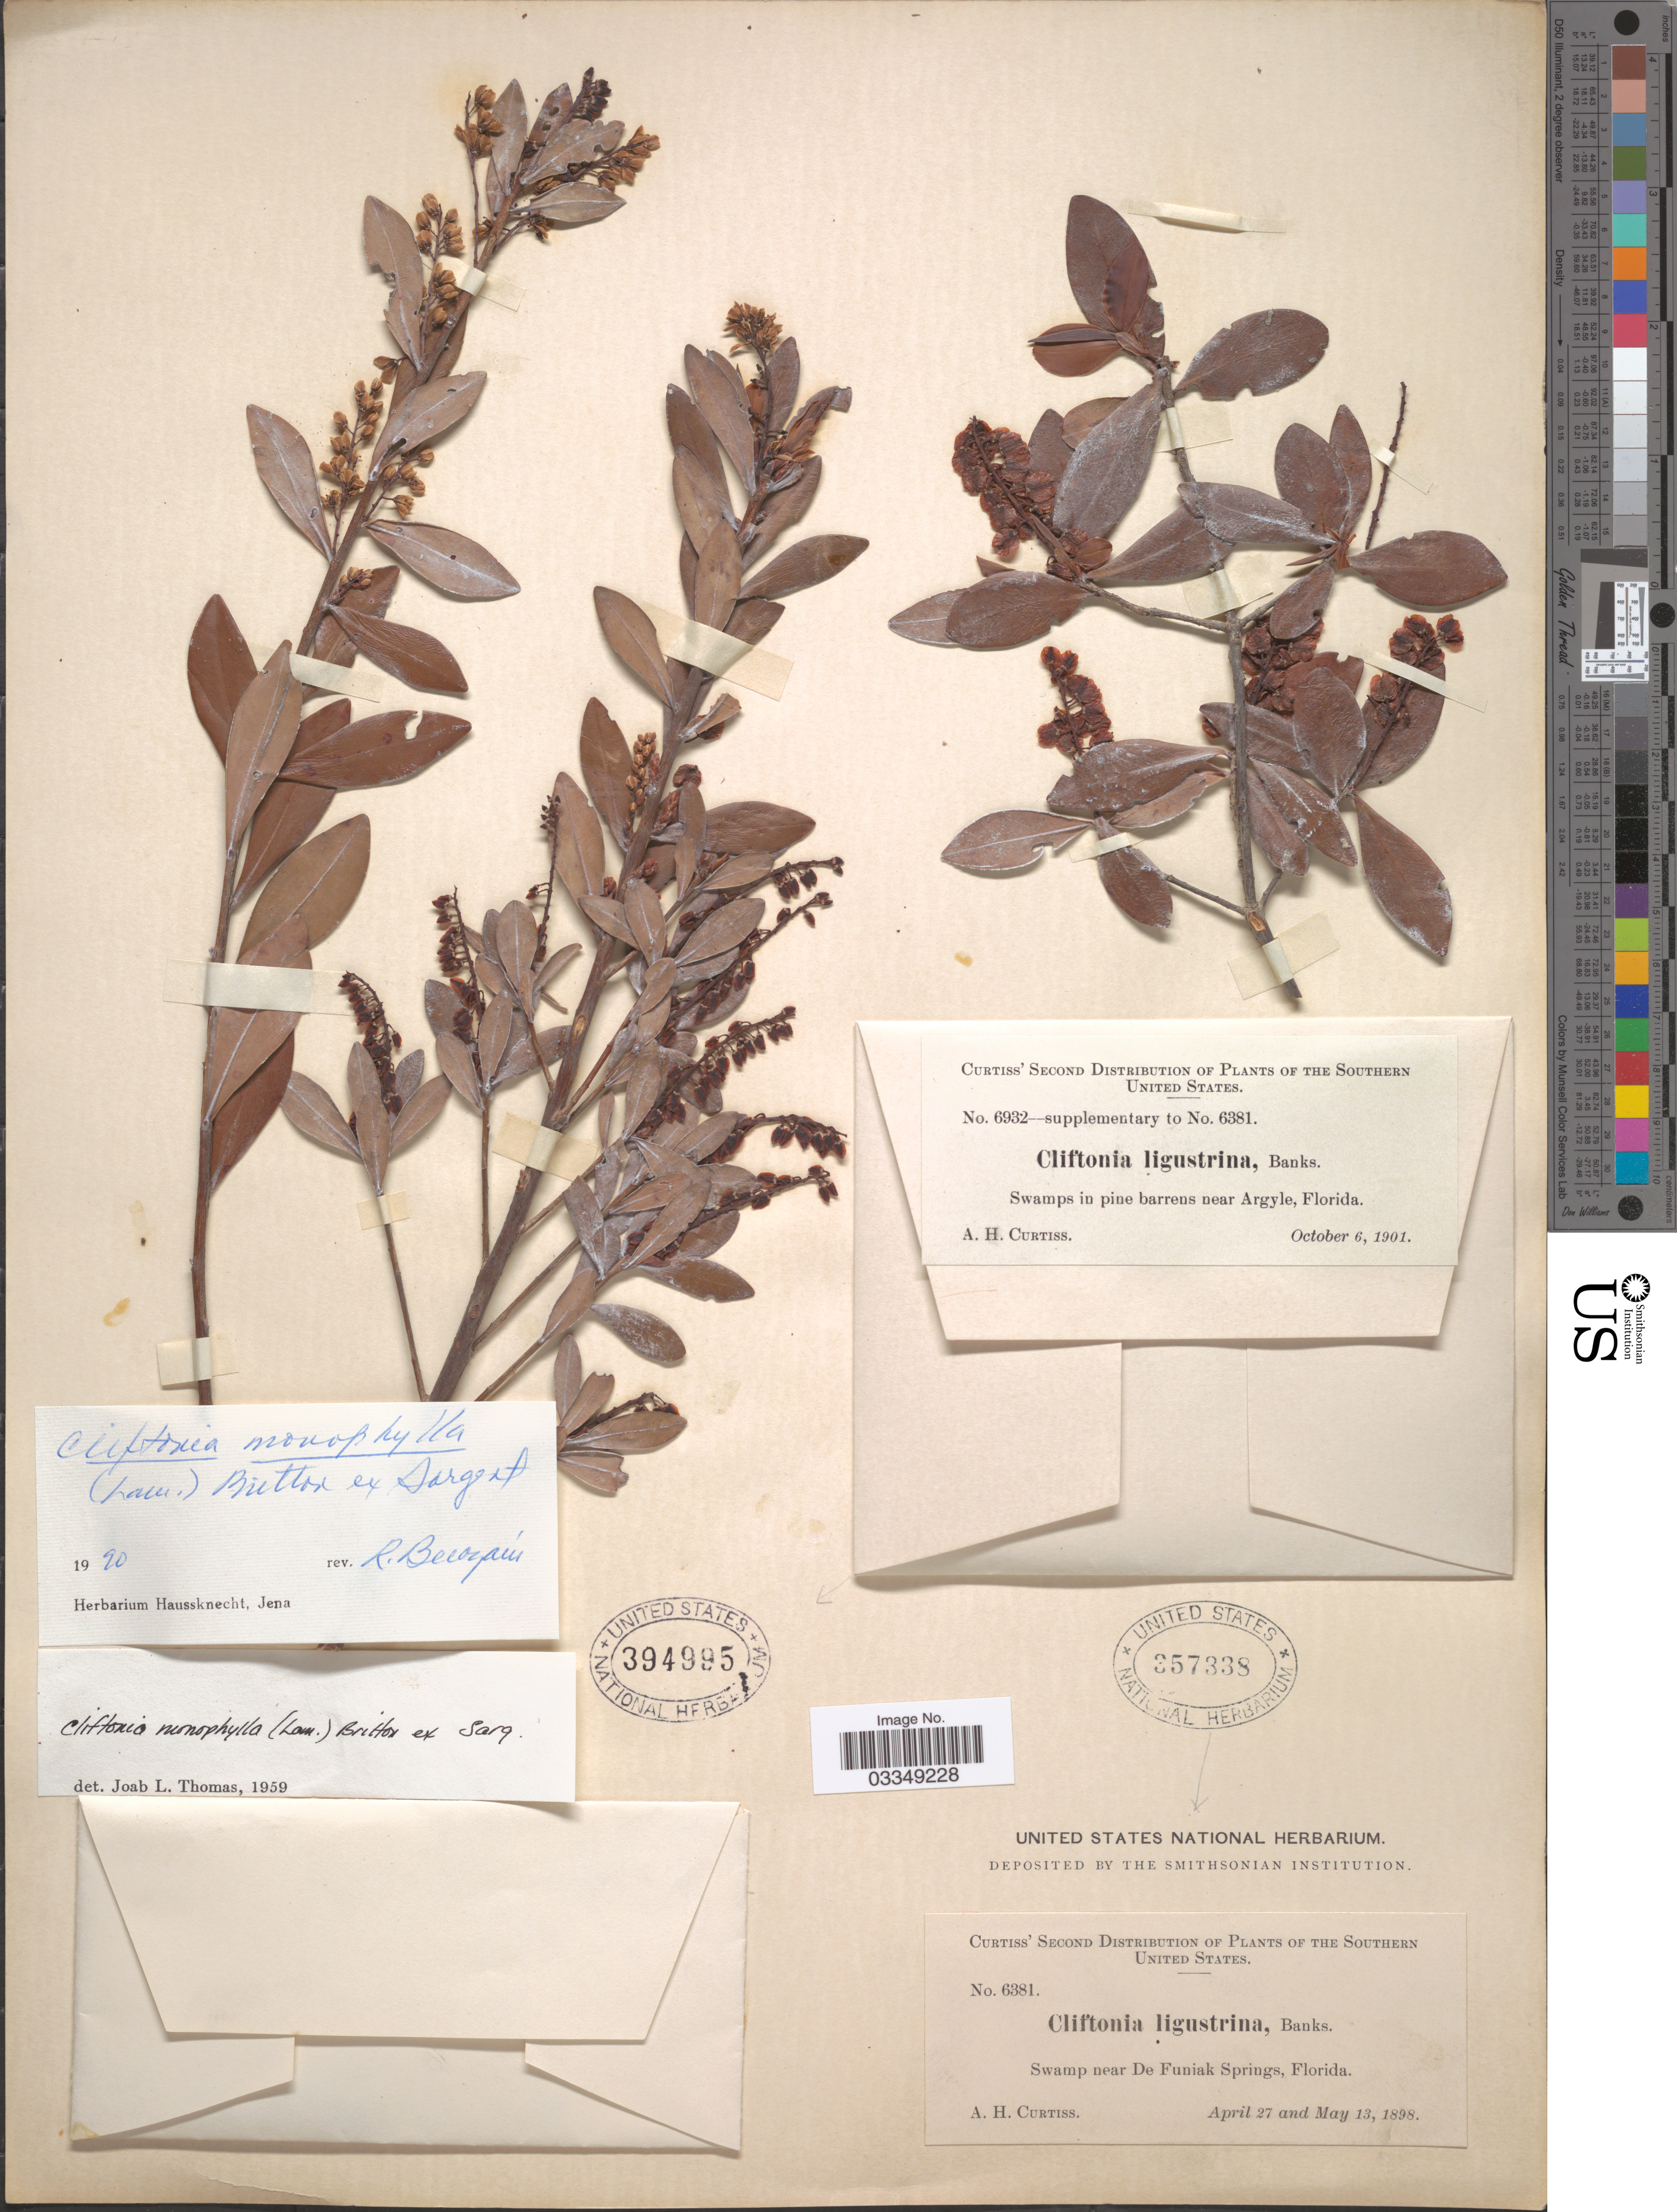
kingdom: Plantae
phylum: Tracheophyta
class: Magnoliopsida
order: Ericales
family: Cyrillaceae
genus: Cliftonia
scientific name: Cliftonia monophylla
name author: (Lam.) Britton ex Sarg.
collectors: A. H. Curtiss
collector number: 6381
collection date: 1898-04-27/1898-05-13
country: United States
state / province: Florida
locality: Southern United States. Swamp near De Funiak Springs.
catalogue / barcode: US 357338